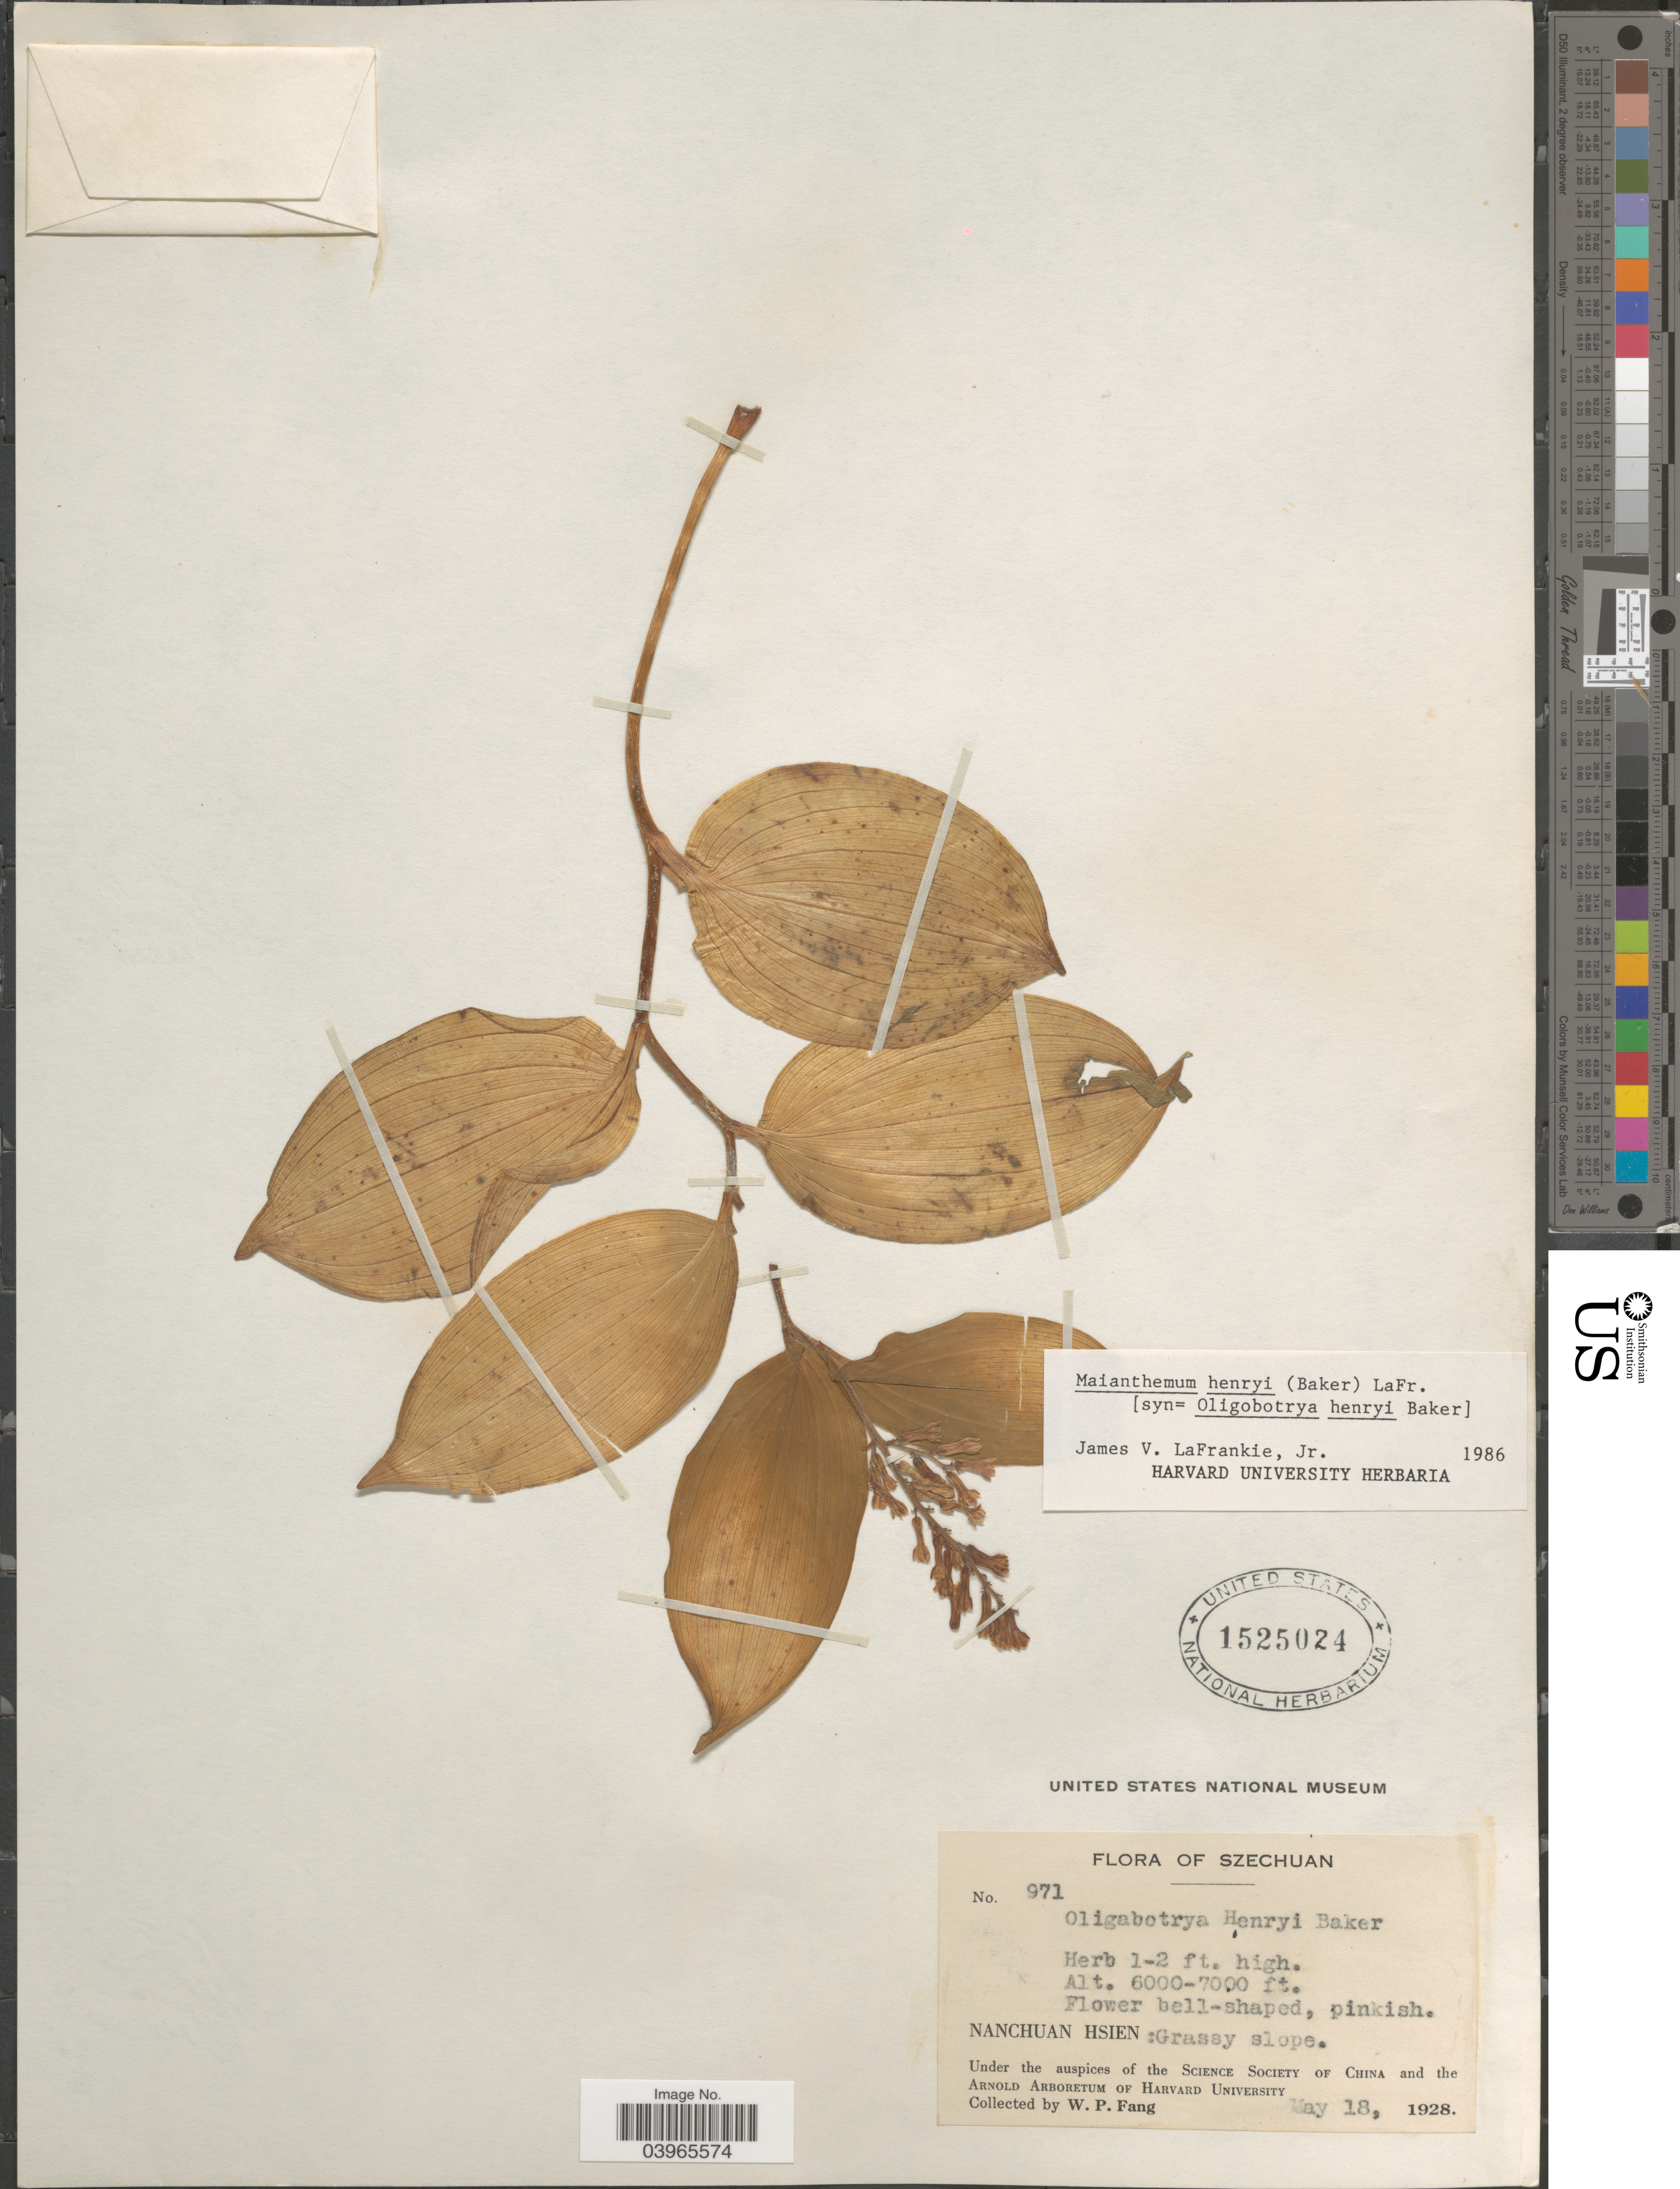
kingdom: Plantae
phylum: Tracheophyta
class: Liliopsida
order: Asparagales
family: Asparagaceae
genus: Maianthemum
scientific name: Maianthemum henryi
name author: (Baker) LaFrankie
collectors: W. P. Fang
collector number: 971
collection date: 1928-05-18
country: China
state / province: Sichuan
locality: Szechuan. Nanchuan Hsien.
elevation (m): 1829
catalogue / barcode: US 1525024